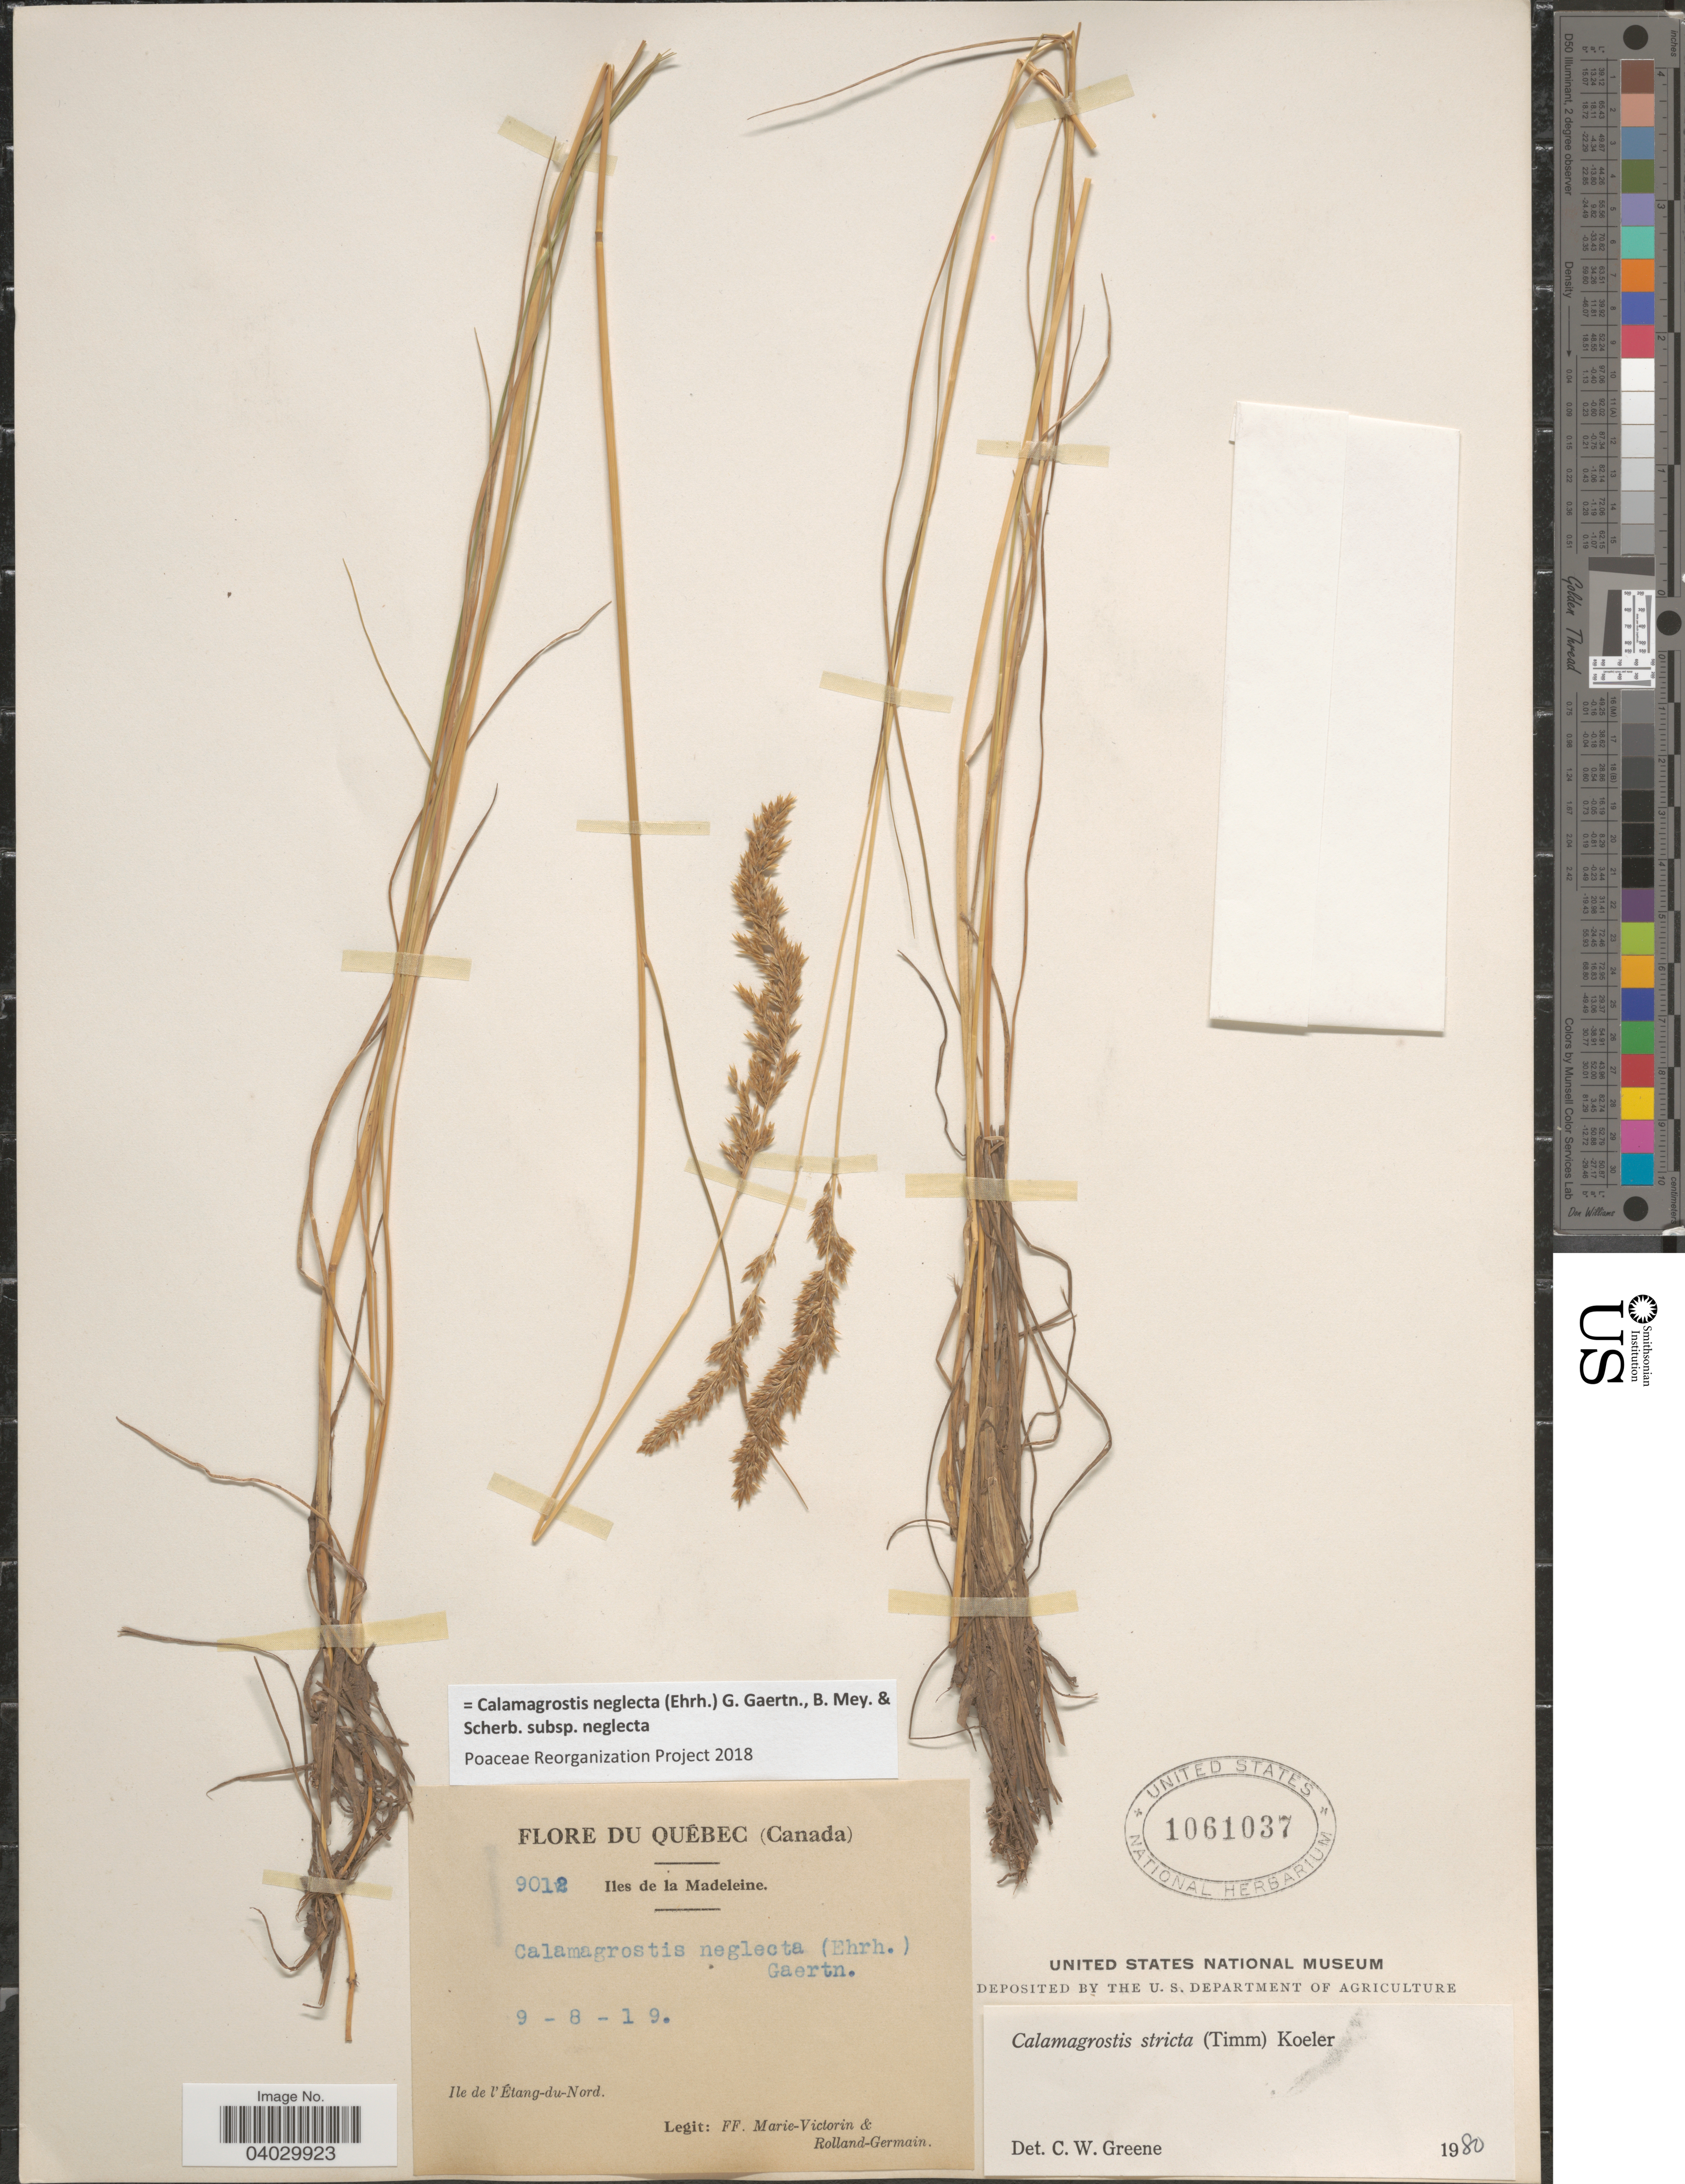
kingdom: Plantae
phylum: Tracheophyta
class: Liliopsida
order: Poales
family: Poaceae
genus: Calamagrostis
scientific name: Calamagrostis neglecta subsp. neglecta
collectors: F. Marie-Victorin & Rolland-Germain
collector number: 9012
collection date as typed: Transcribed d/m/y: 9/8/19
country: Canada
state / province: Quebec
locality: Iles de la Madeleine. Ile de L' Étang-du-Nord.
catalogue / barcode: US 1061037